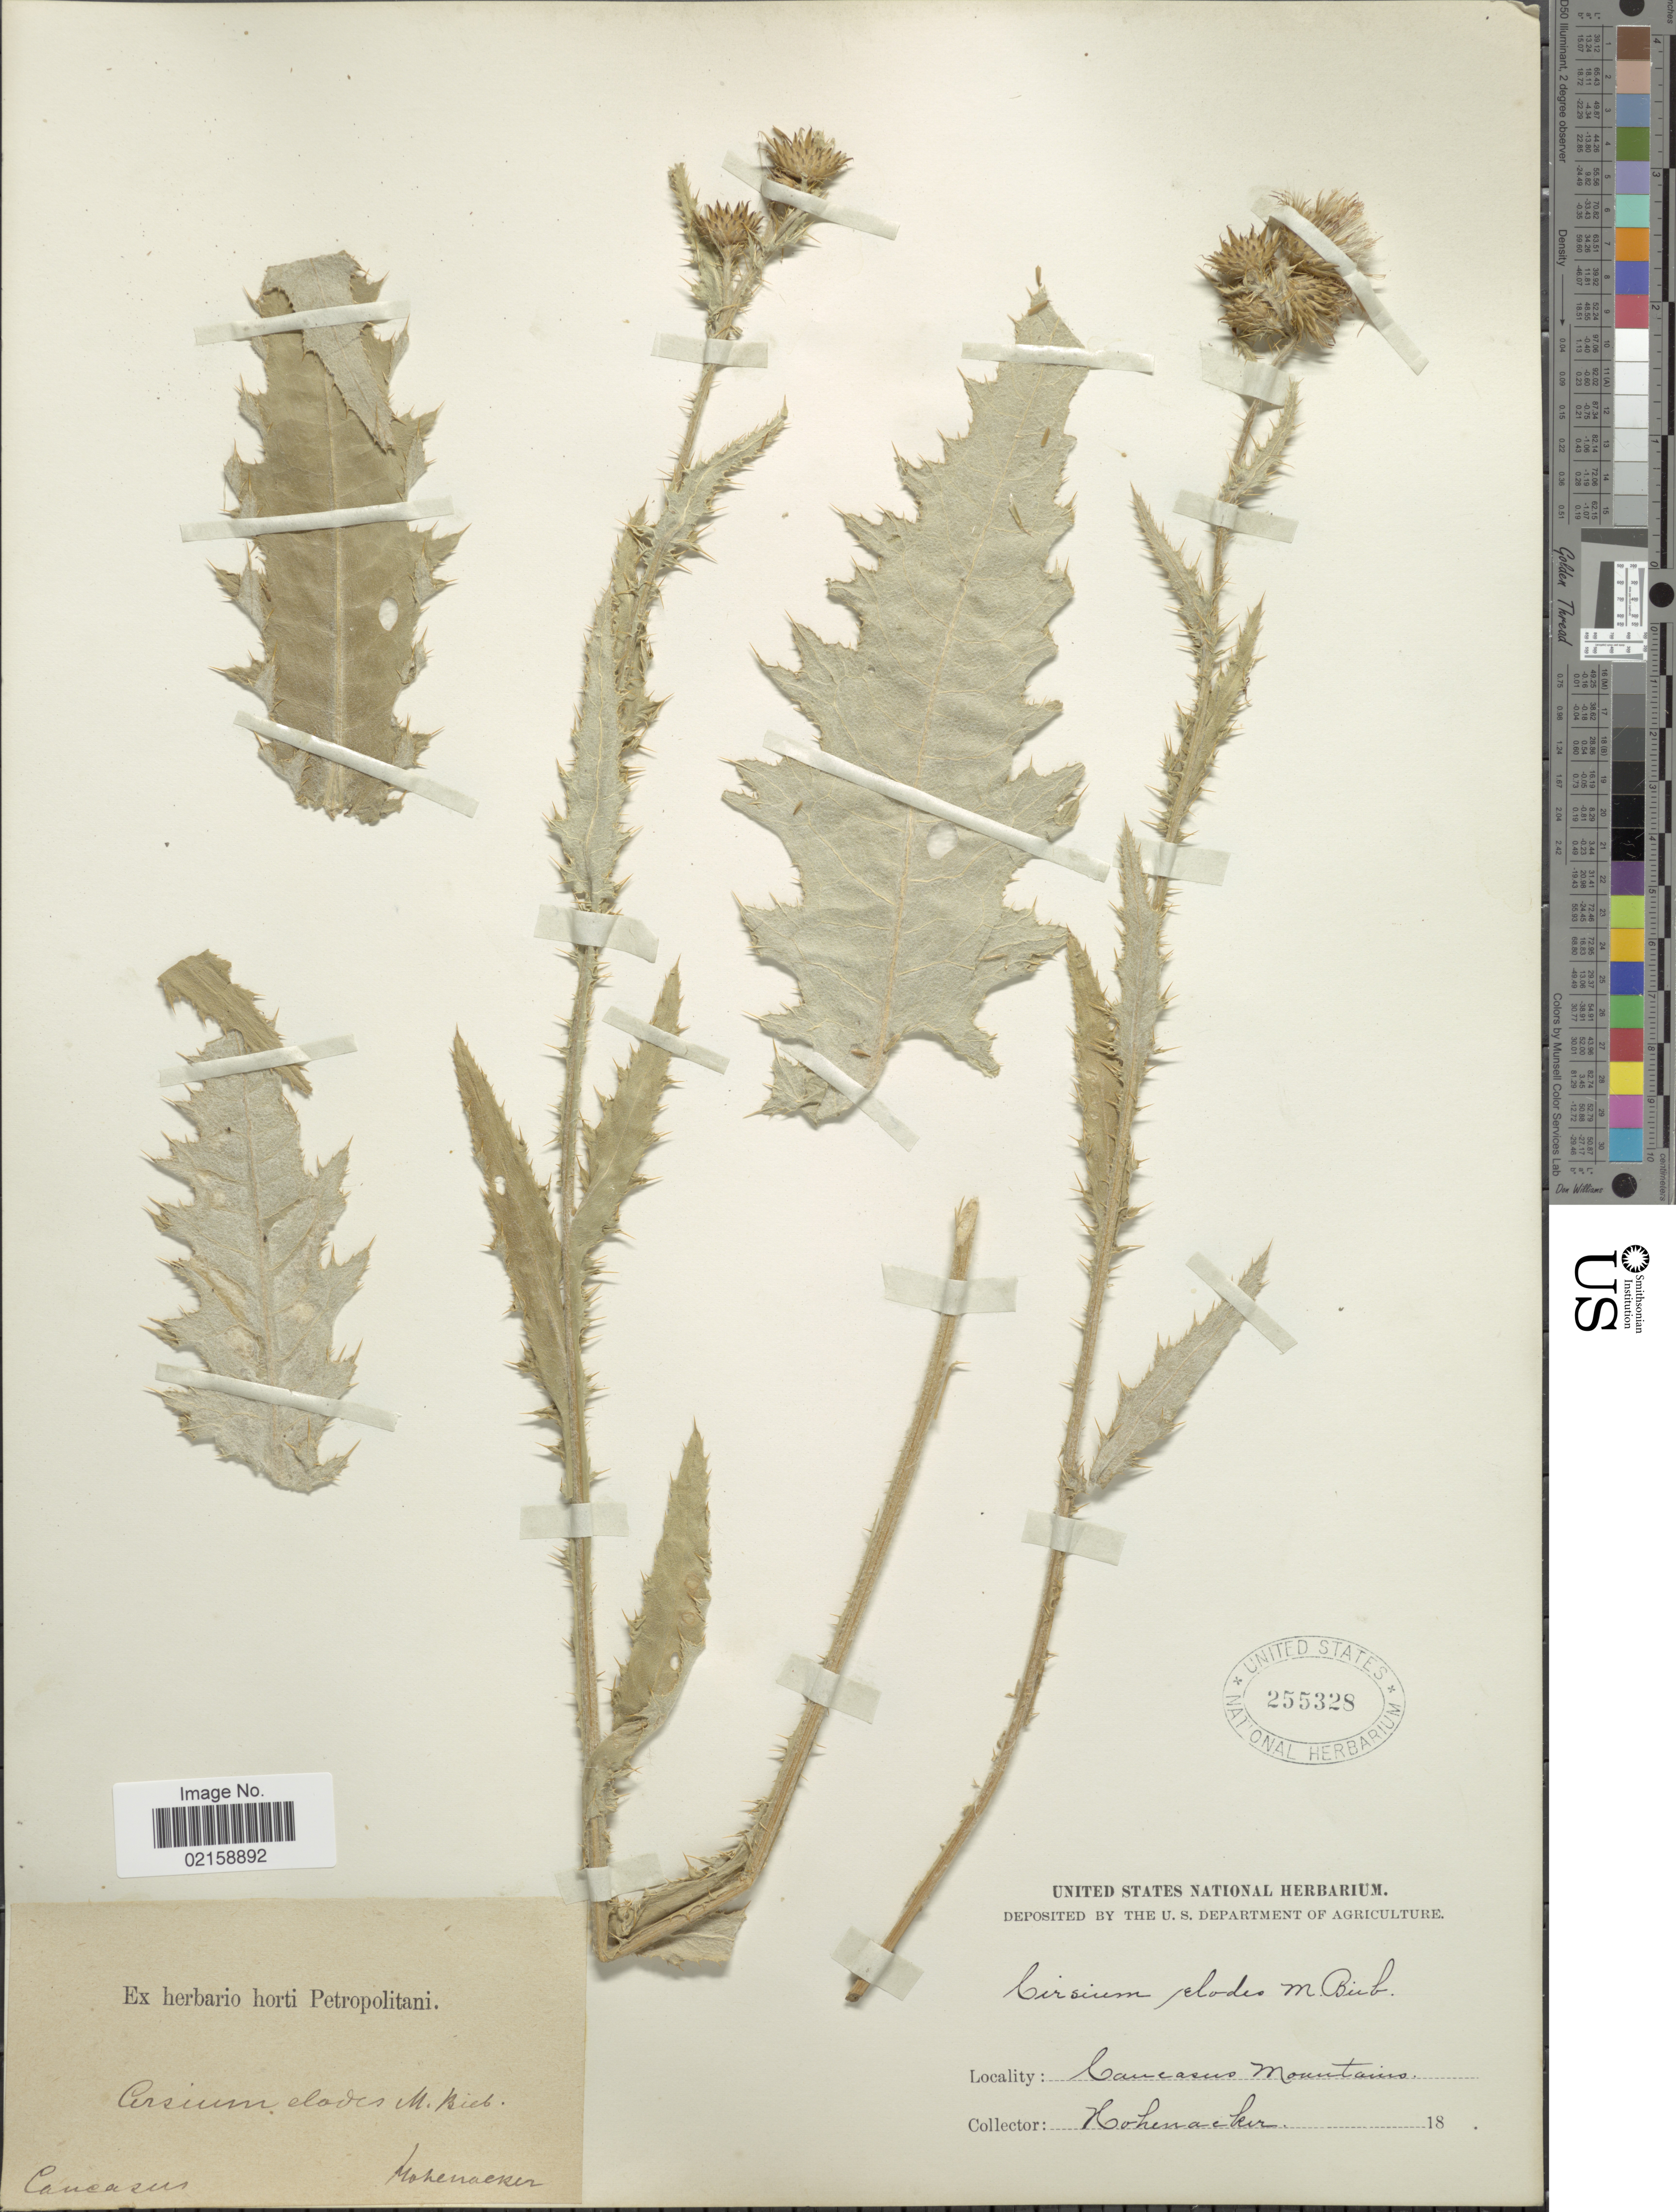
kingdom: Plantae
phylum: Tracheophyta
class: Magnoliopsida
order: Asterales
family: Asteraceae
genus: Cirsium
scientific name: Cirsium alatum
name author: (S.G. Gmel.) Bobrov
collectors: Hohenacker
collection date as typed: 18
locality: Caucasus Mountains, Caucasus.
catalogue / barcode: US 255328